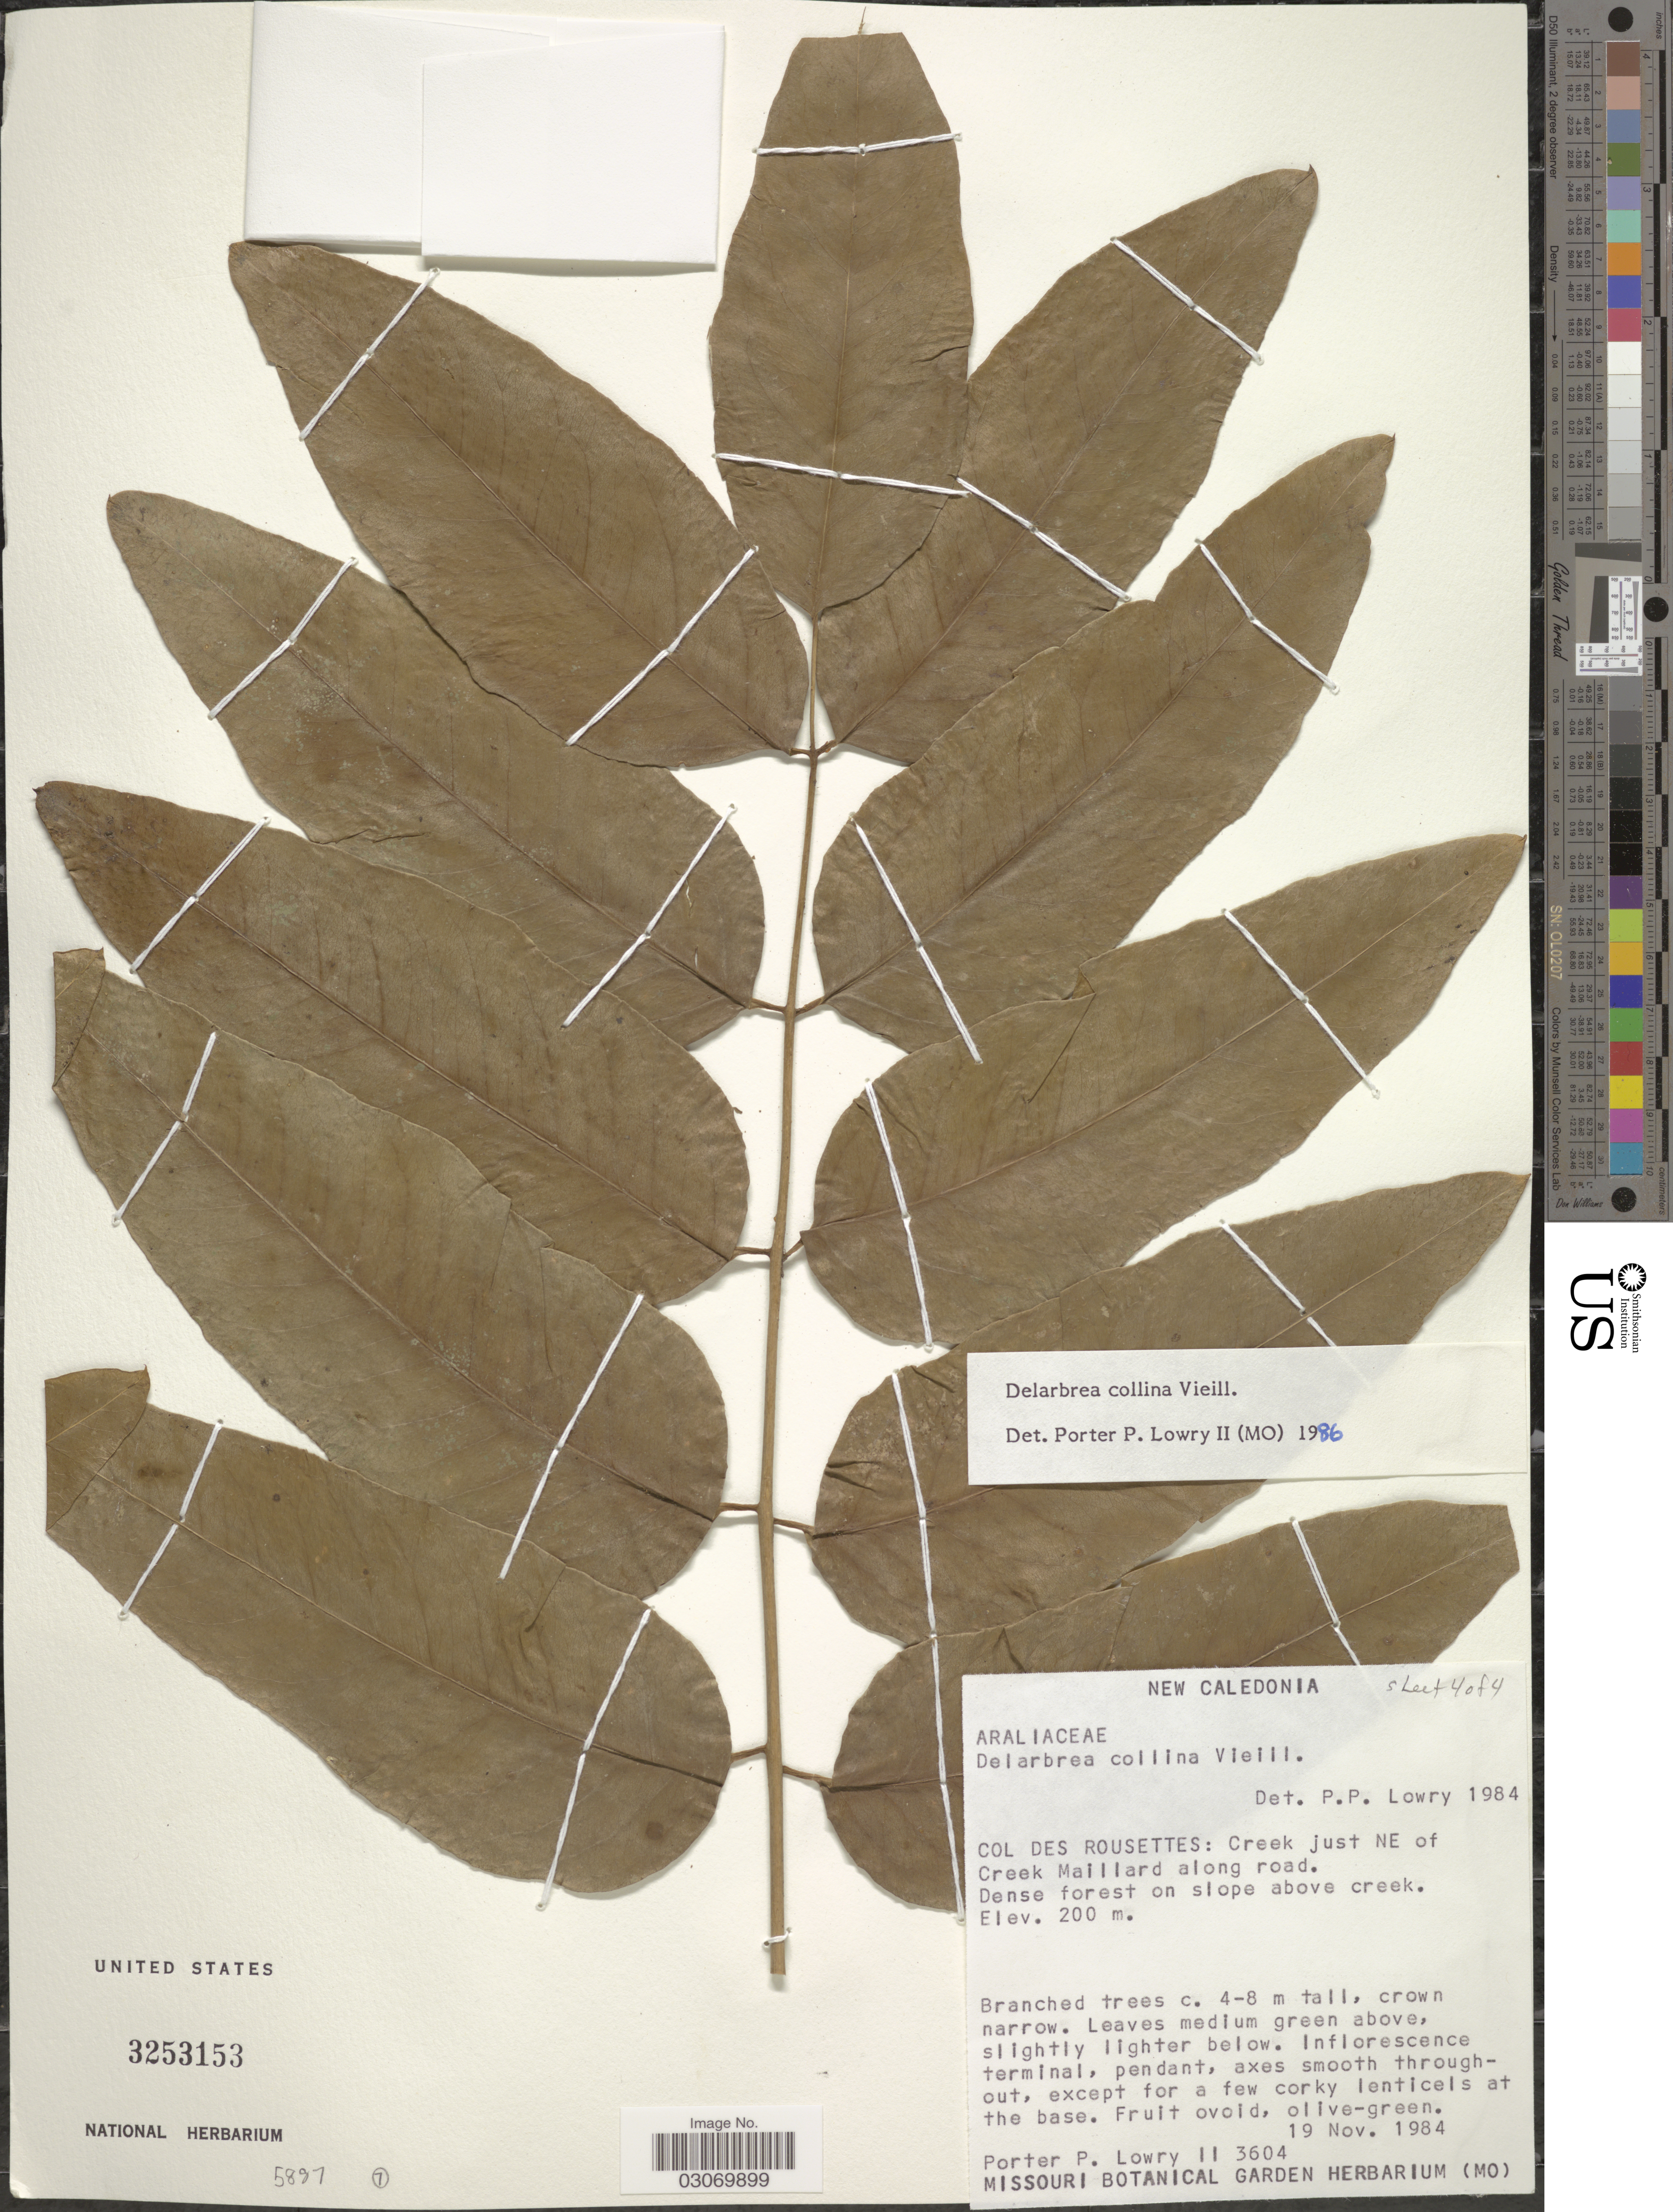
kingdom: Plantae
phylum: Tracheophyta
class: Magnoliopsida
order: Apiales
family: Myodocarpaceae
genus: Delarbrea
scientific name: Delarbrea collina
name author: Vieill.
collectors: P. P. Lowry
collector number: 3604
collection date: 1984-11-19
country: New Caledonia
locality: Col Des Rousettes: Creek just NE of Creek Maillard along road, Dense forest on slope above creek.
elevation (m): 200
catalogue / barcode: US 3253153